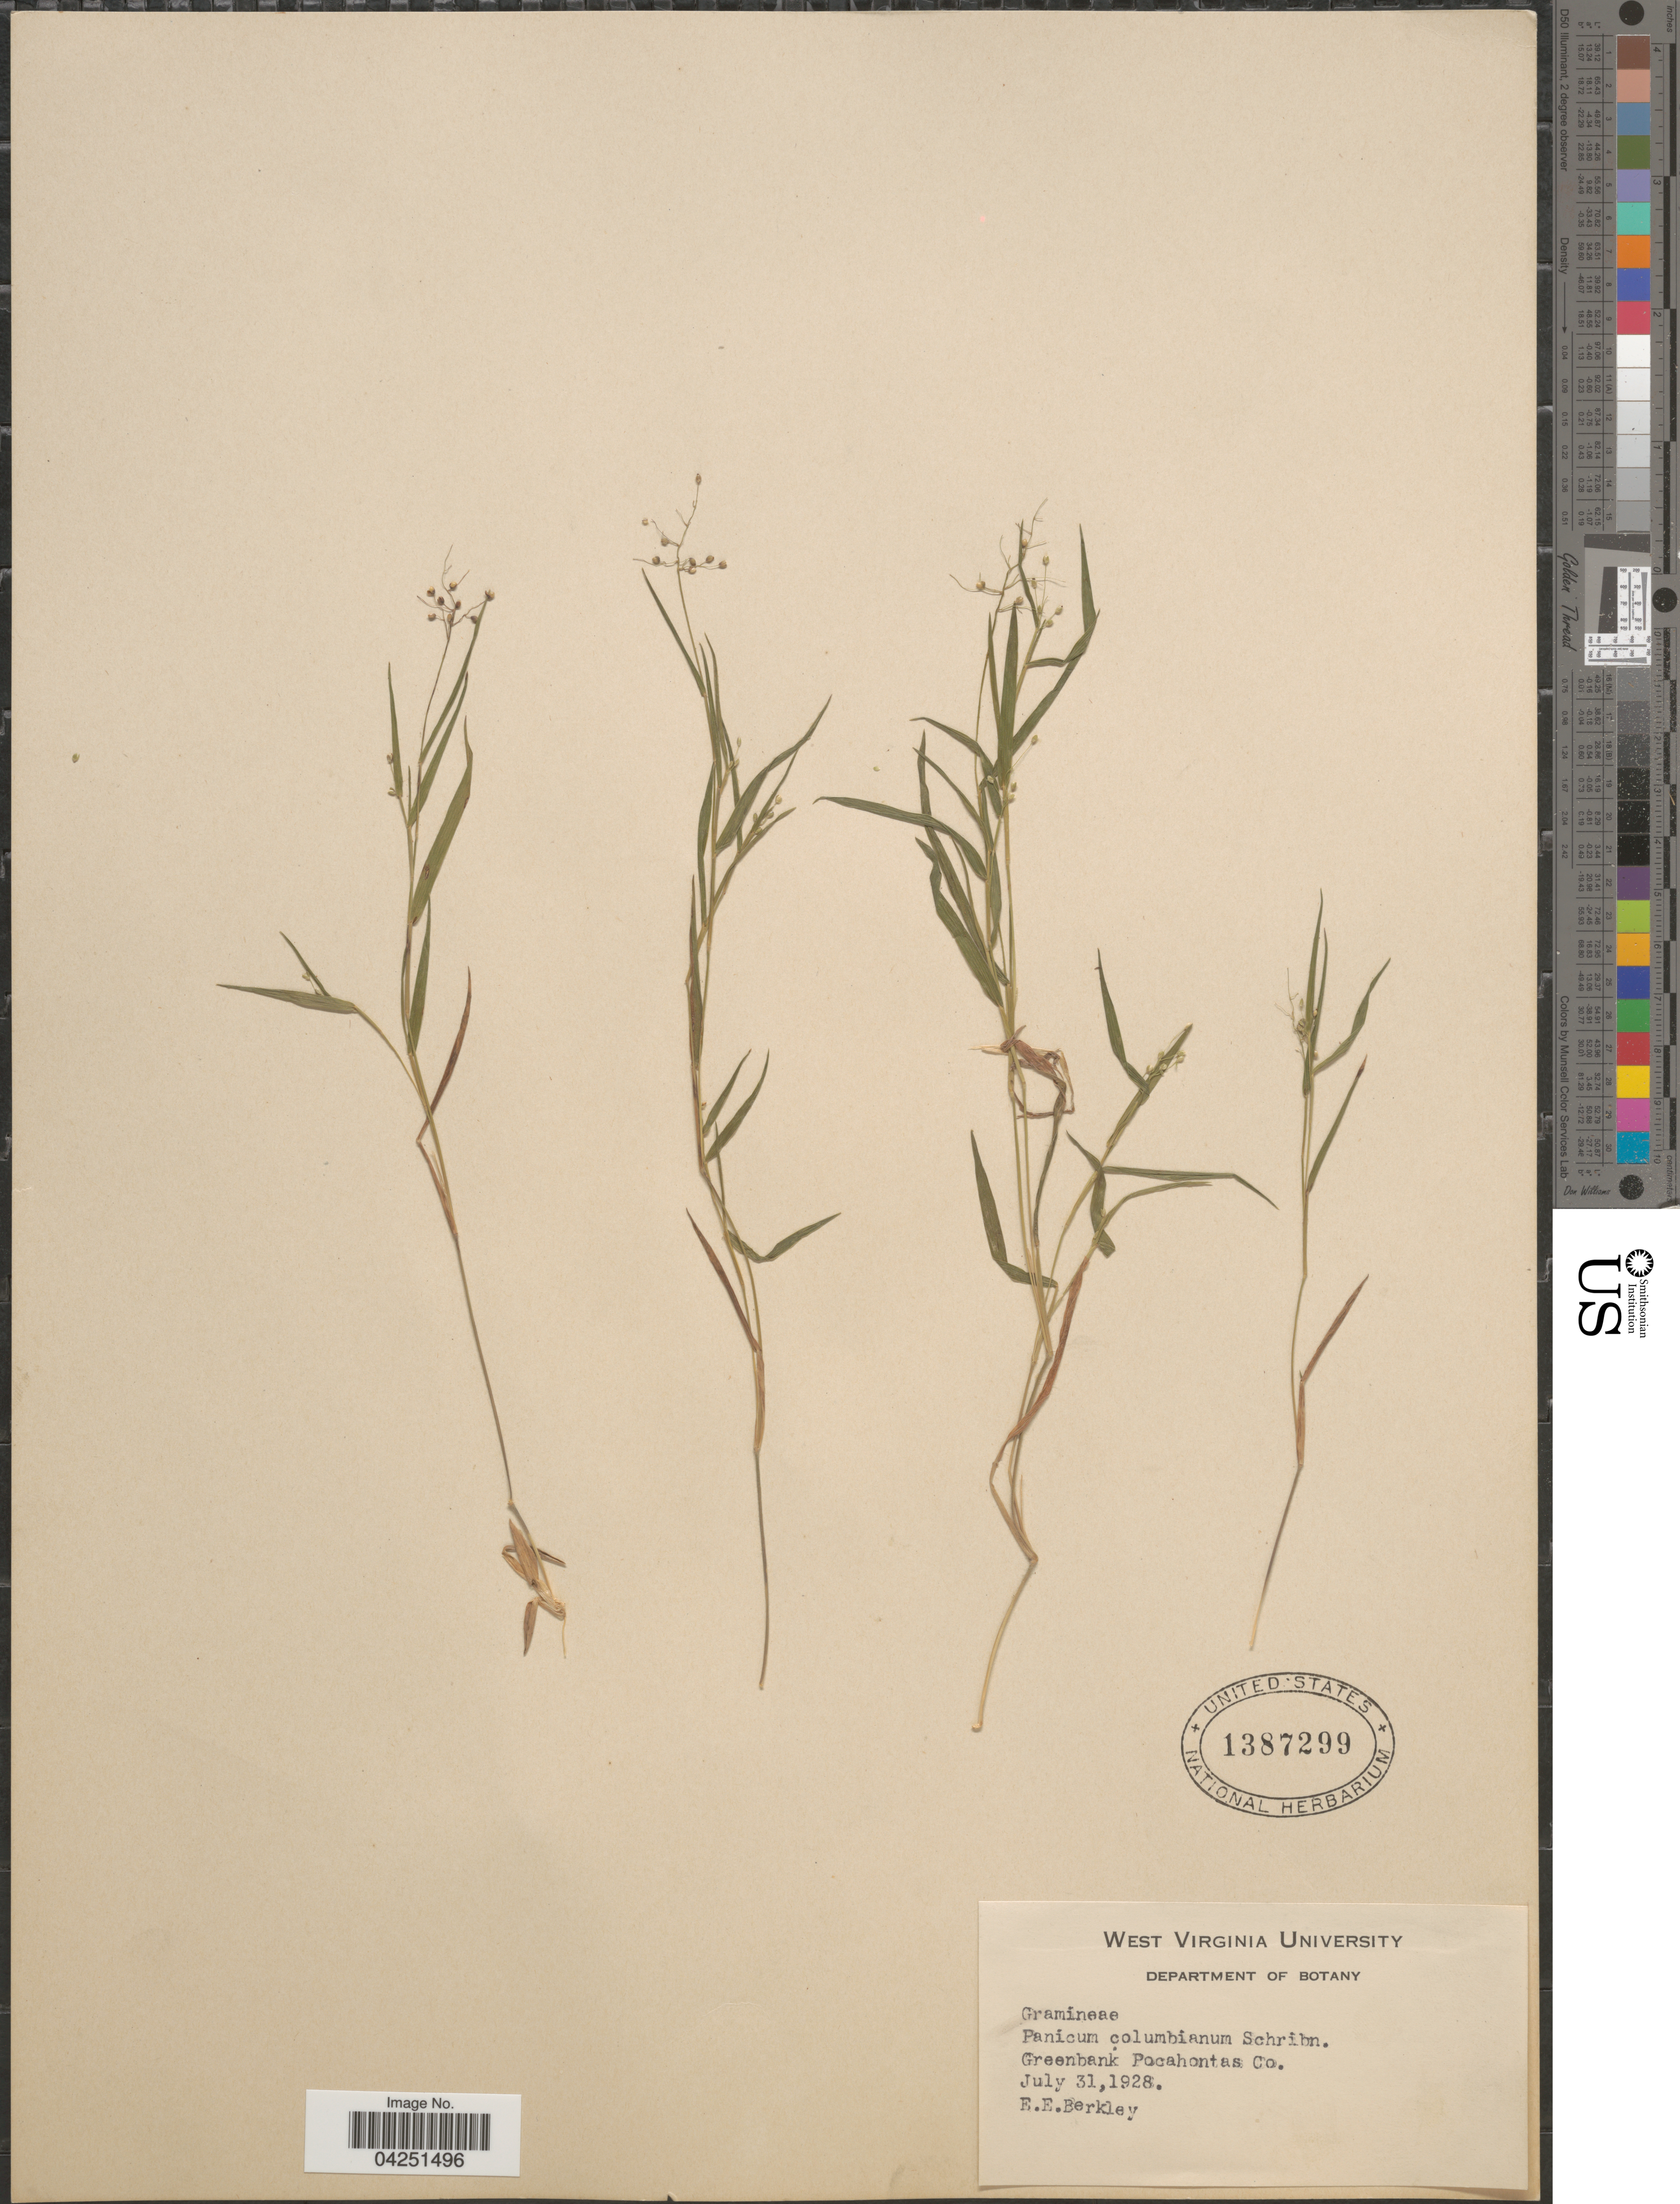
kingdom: Plantae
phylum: Tracheophyta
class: Liliopsida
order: Poales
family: Poaceae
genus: Dichanthelium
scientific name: Dichanthelium acuminatum var. acuminatum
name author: (Sw.) Gould & C.A. Clark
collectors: E. Berkley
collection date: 1928-07-31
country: United States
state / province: West Virginia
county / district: Pocahontas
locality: Greenbank, Pocahontas Co.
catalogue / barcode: US 1387299